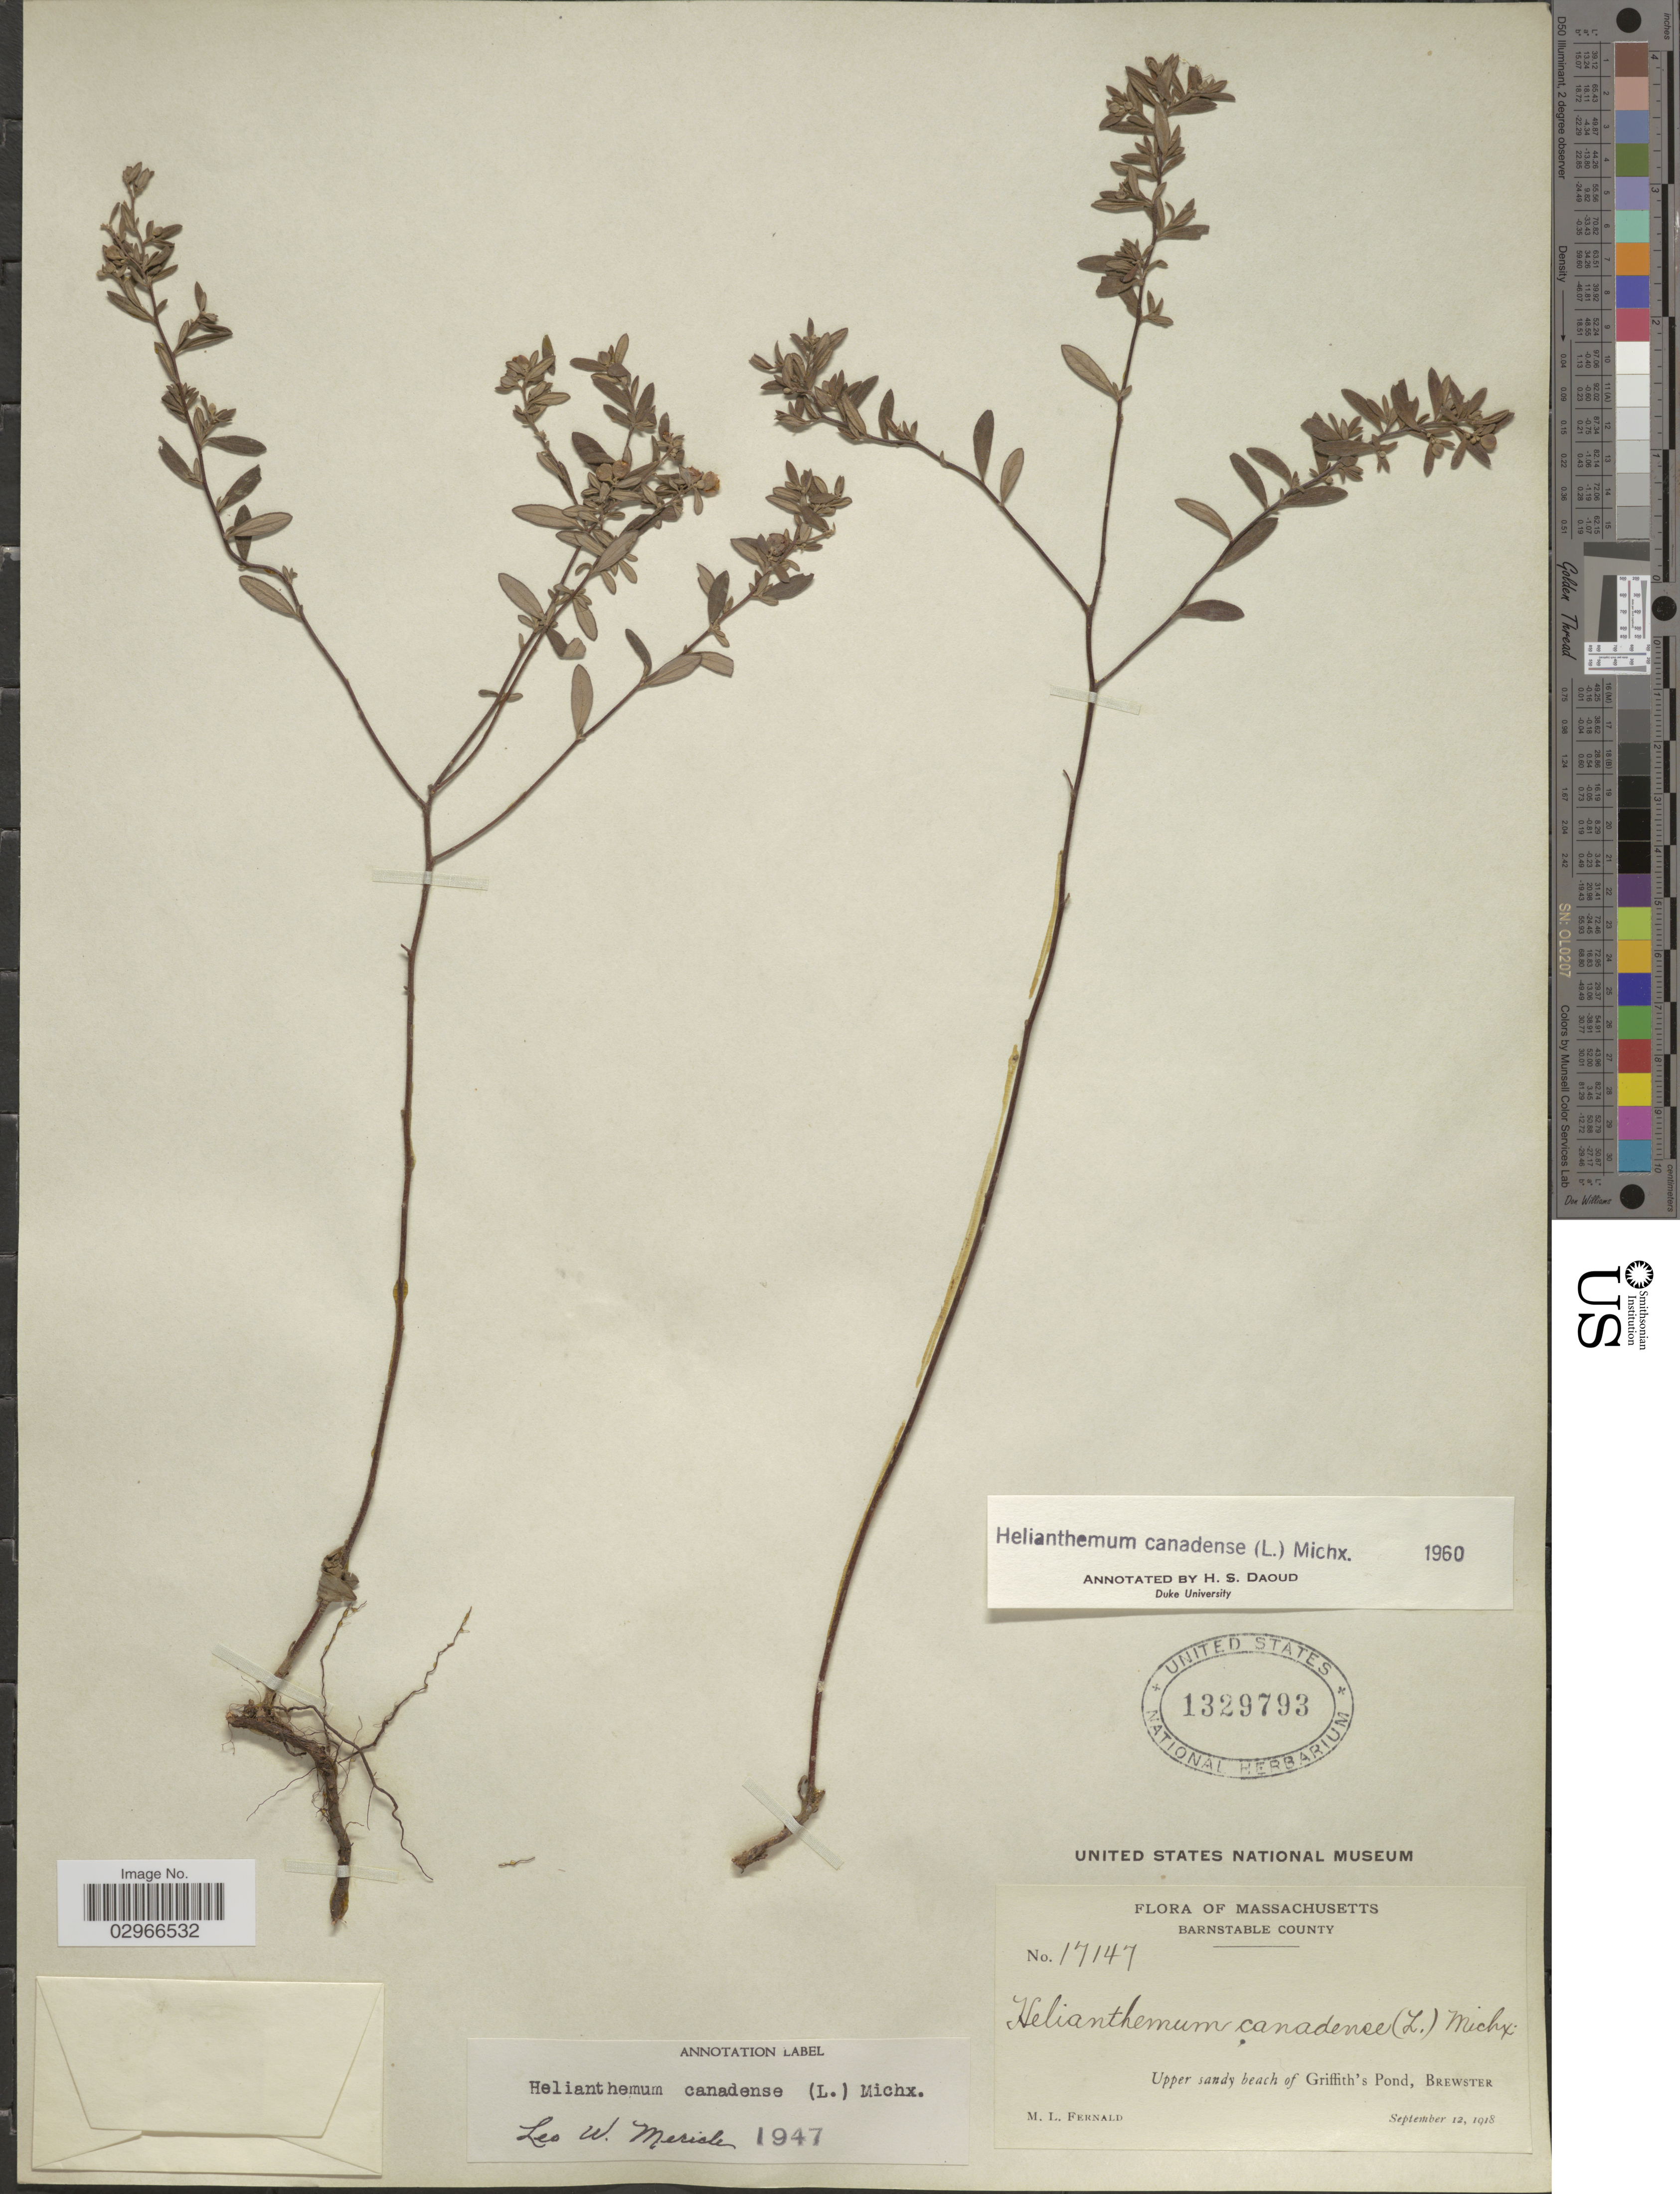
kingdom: Plantae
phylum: Tracheophyta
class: Magnoliopsida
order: Malvales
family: Cistaceae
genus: Helianthemum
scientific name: Helianthemum canadense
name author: (L.) Michx.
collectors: M. L. Fernald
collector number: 17147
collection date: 1918-09-12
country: United States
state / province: Massachusetts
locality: Barnstable County. Upper sandy beach of Griffith's Pond, Brewster.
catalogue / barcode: US 1329793